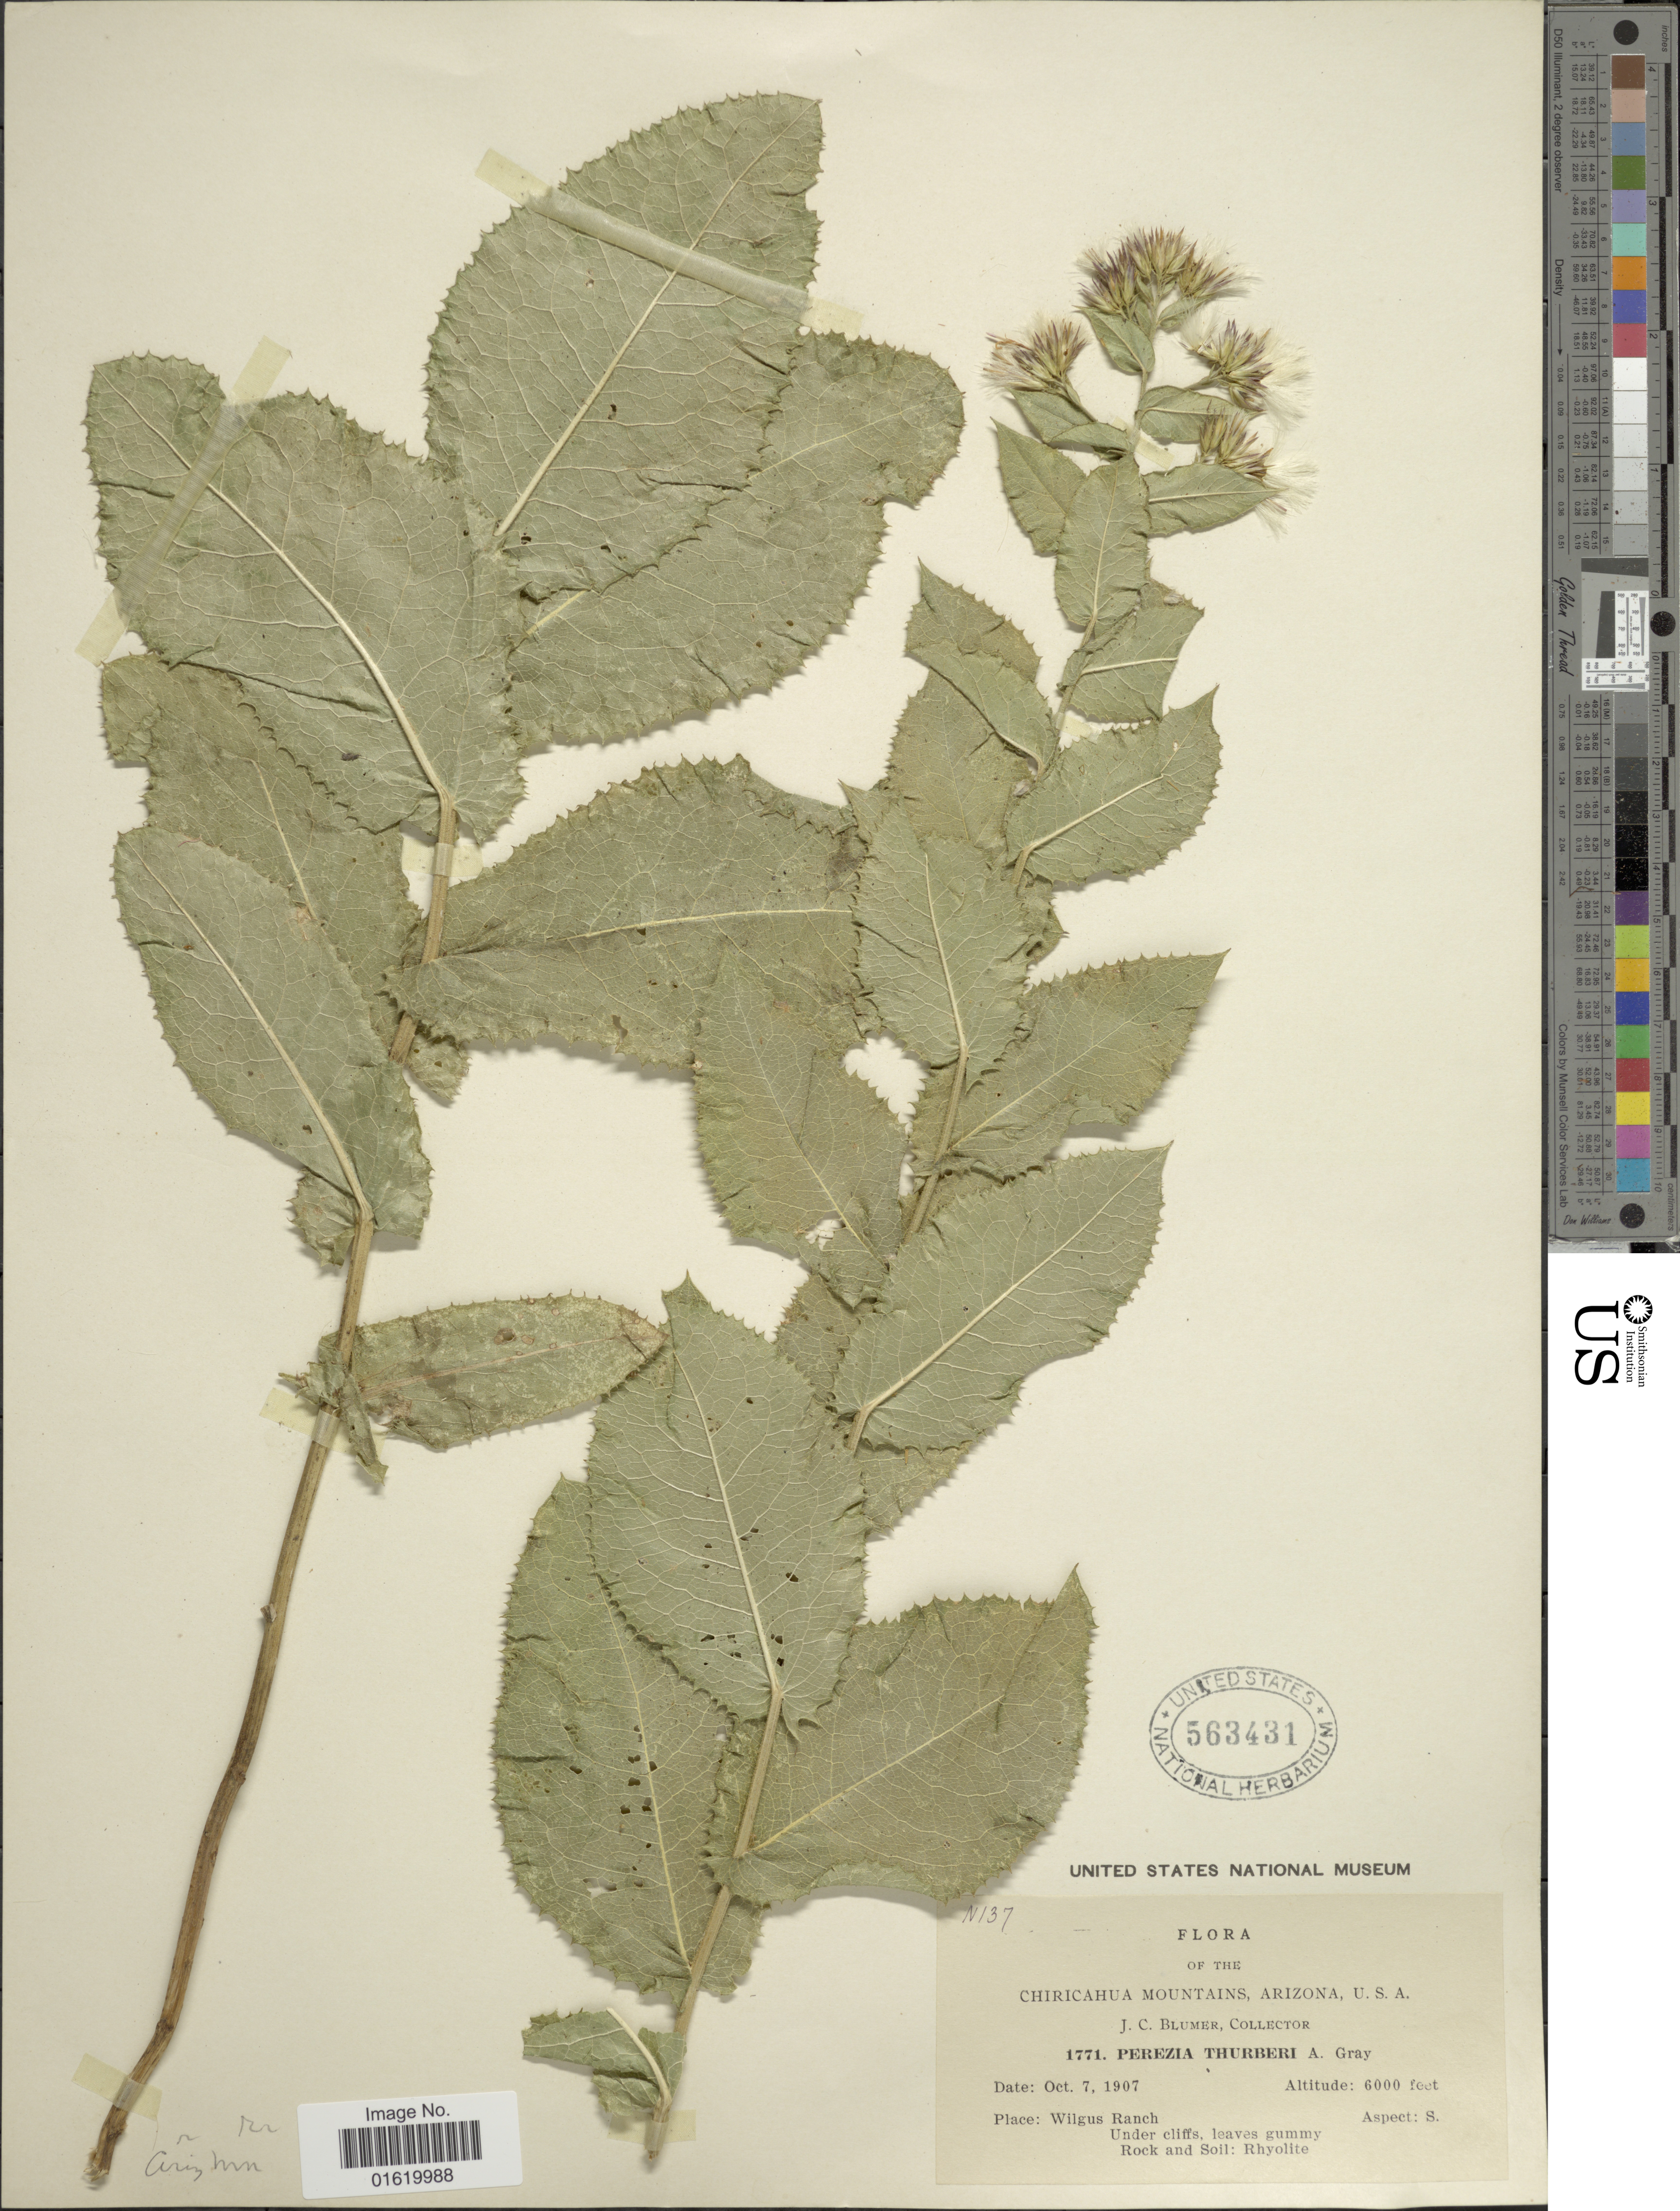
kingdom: Plantae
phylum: Tracheophyta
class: Magnoliopsida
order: Asterales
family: Asteraceae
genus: Acourtia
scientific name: Acourtia mexicana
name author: (Lag. ex D. Don) H. Rob.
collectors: J. C. Blumer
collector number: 1771/N137*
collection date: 1907-10-07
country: United States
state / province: Arizona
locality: Chiricahua Mountains, Wilgus Ranch, under cliffs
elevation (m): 1829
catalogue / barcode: US 563431